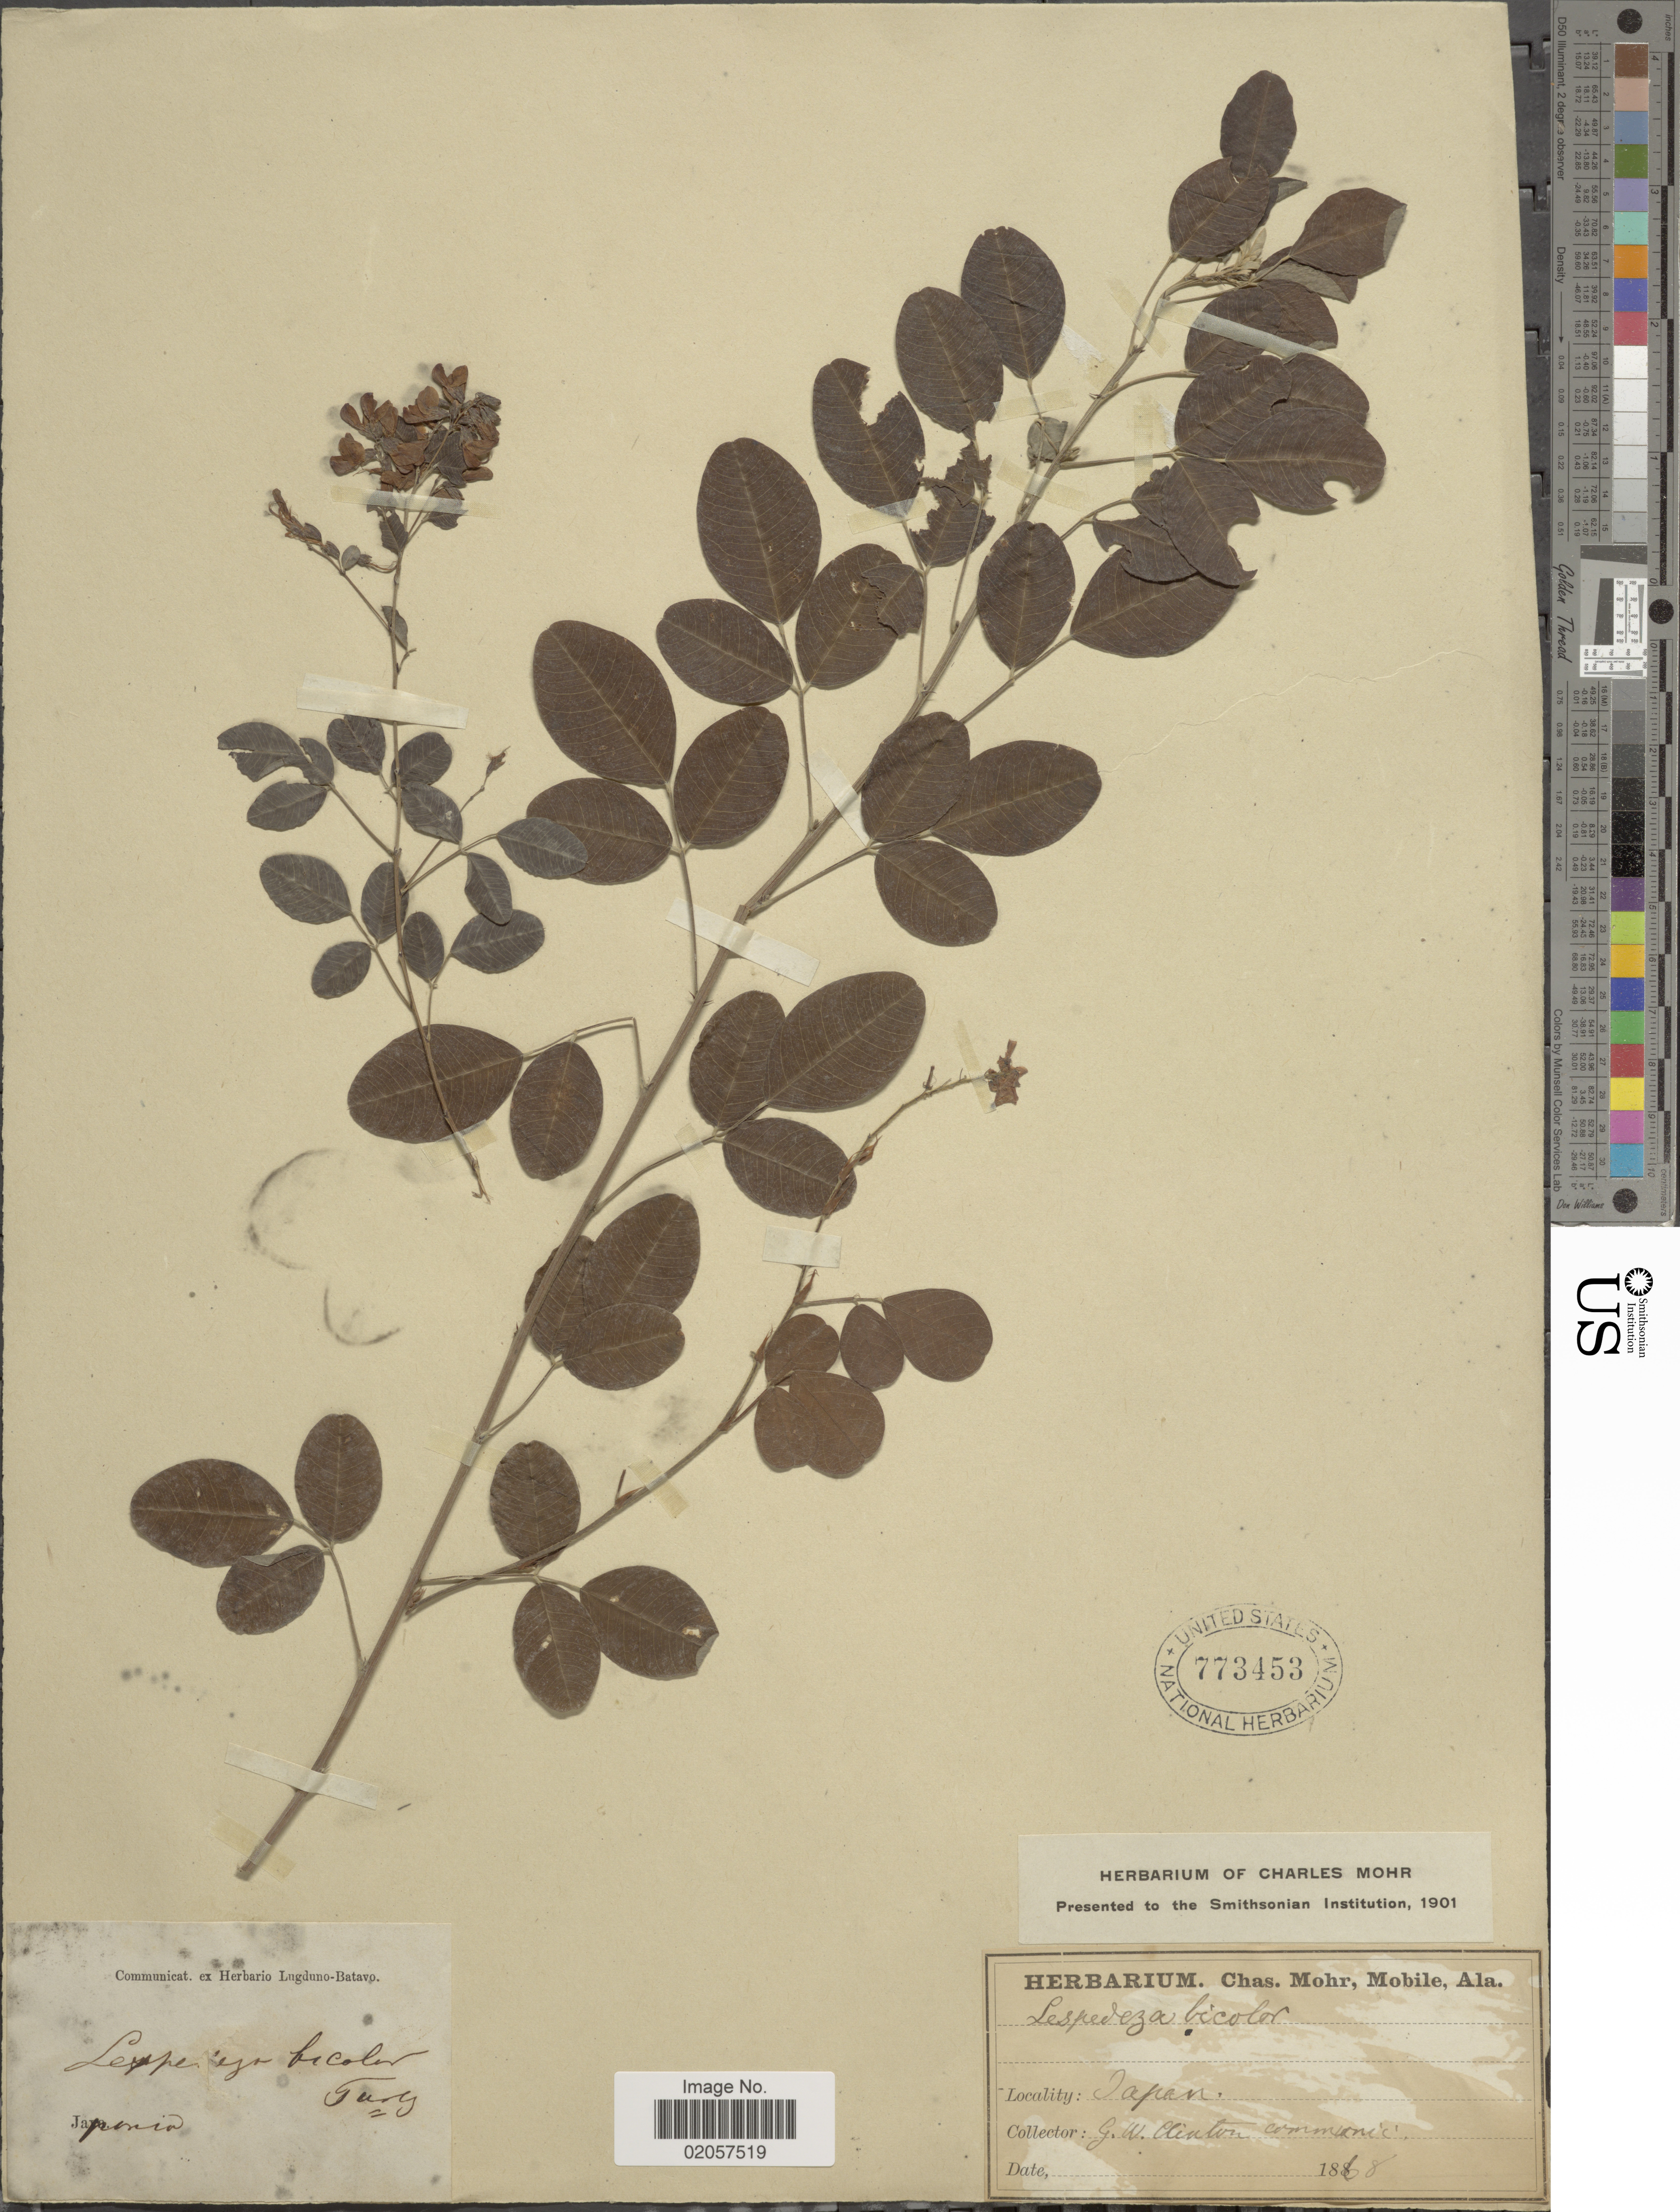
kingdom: Plantae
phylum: Tracheophyta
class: Magnoliopsida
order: Fabales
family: Fabaceae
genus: Lespedeza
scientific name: Lespedeza bicolor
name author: Turcz.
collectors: G. W. Clinton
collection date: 1868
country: Japan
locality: Japan.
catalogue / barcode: US 773453